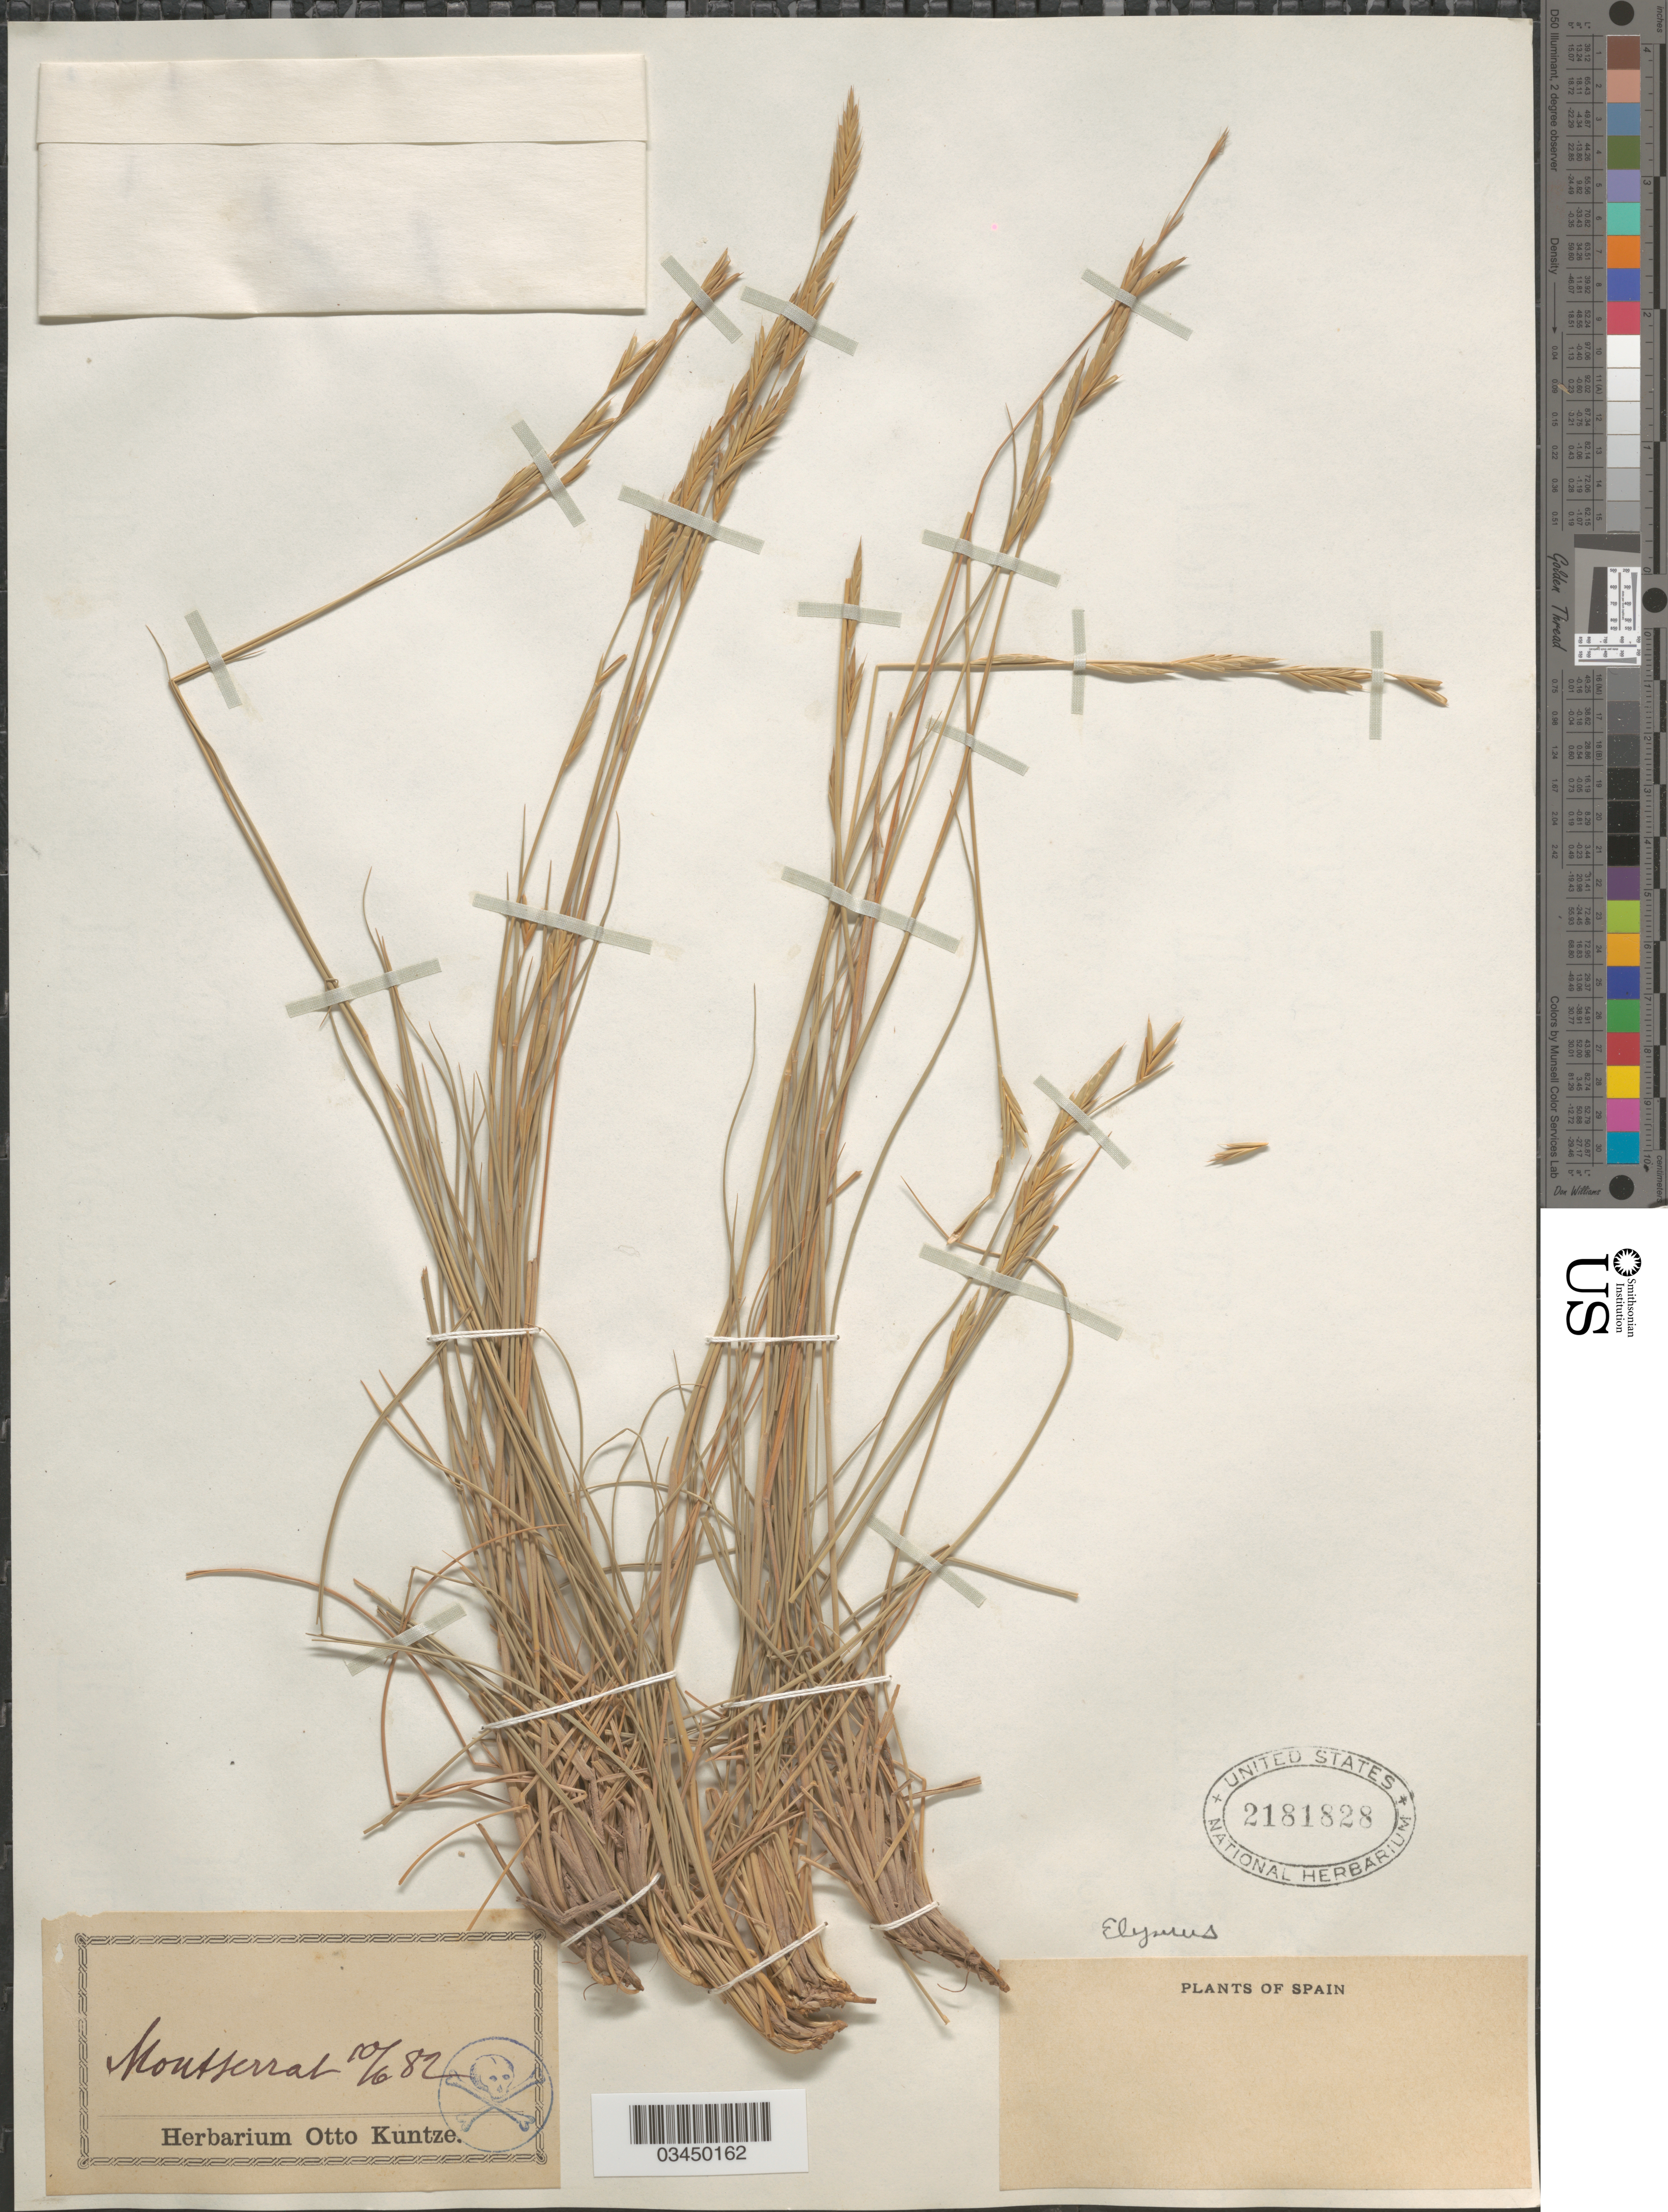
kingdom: Plantae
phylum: Tracheophyta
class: Liliopsida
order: Poales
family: Poaceae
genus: Elymus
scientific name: Elymus sp.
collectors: ex herb. Otto Kuntze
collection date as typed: Transcribed d/m/y: 10/6/82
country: Spain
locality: Montserrat.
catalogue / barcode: US 2181828